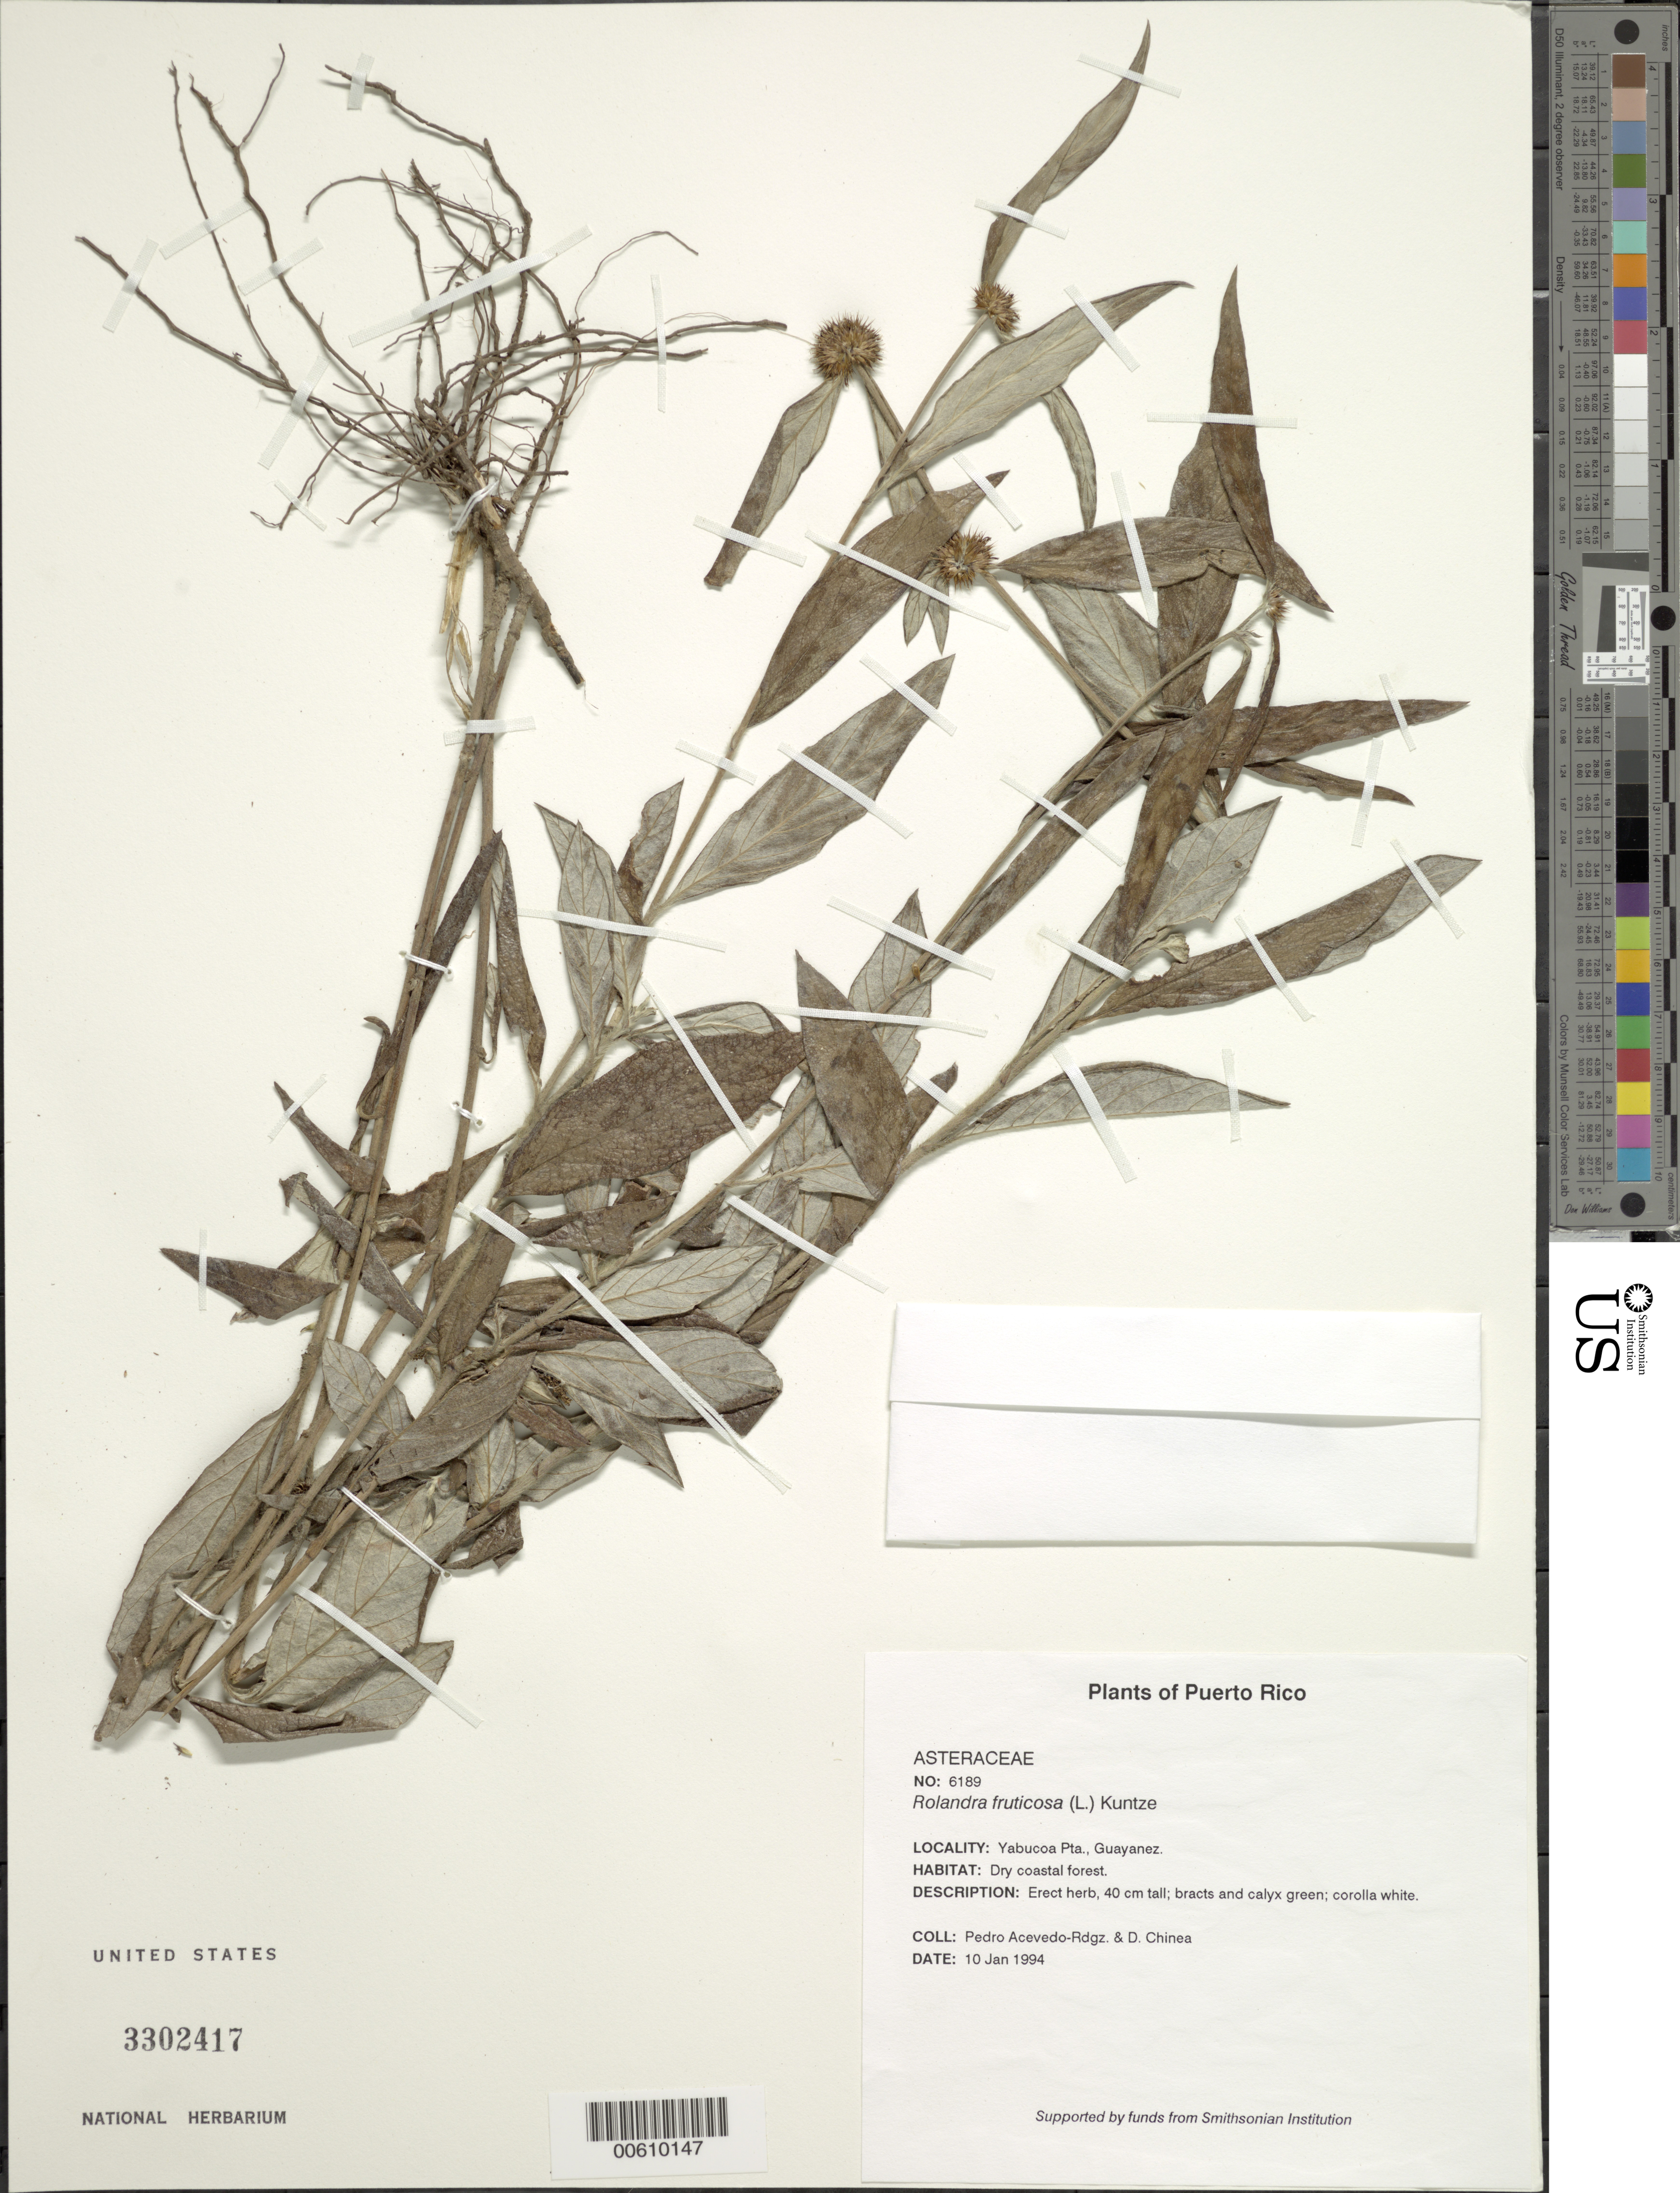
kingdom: Plantae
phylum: Tracheophyta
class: Magnoliopsida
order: Asterales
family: Asteraceae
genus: Rolandra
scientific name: Rolandra fruticosa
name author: (L.) Kuntze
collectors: P. Acevedo-Rodr. & D. Chinea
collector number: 6189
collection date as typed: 10 Jan 1994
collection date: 1994-01-10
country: Puerto Rico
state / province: Yabucoa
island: Puerto Rico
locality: Yabucoa Pta., Guayanes.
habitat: Dry coastal forest.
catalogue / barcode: US 3302417